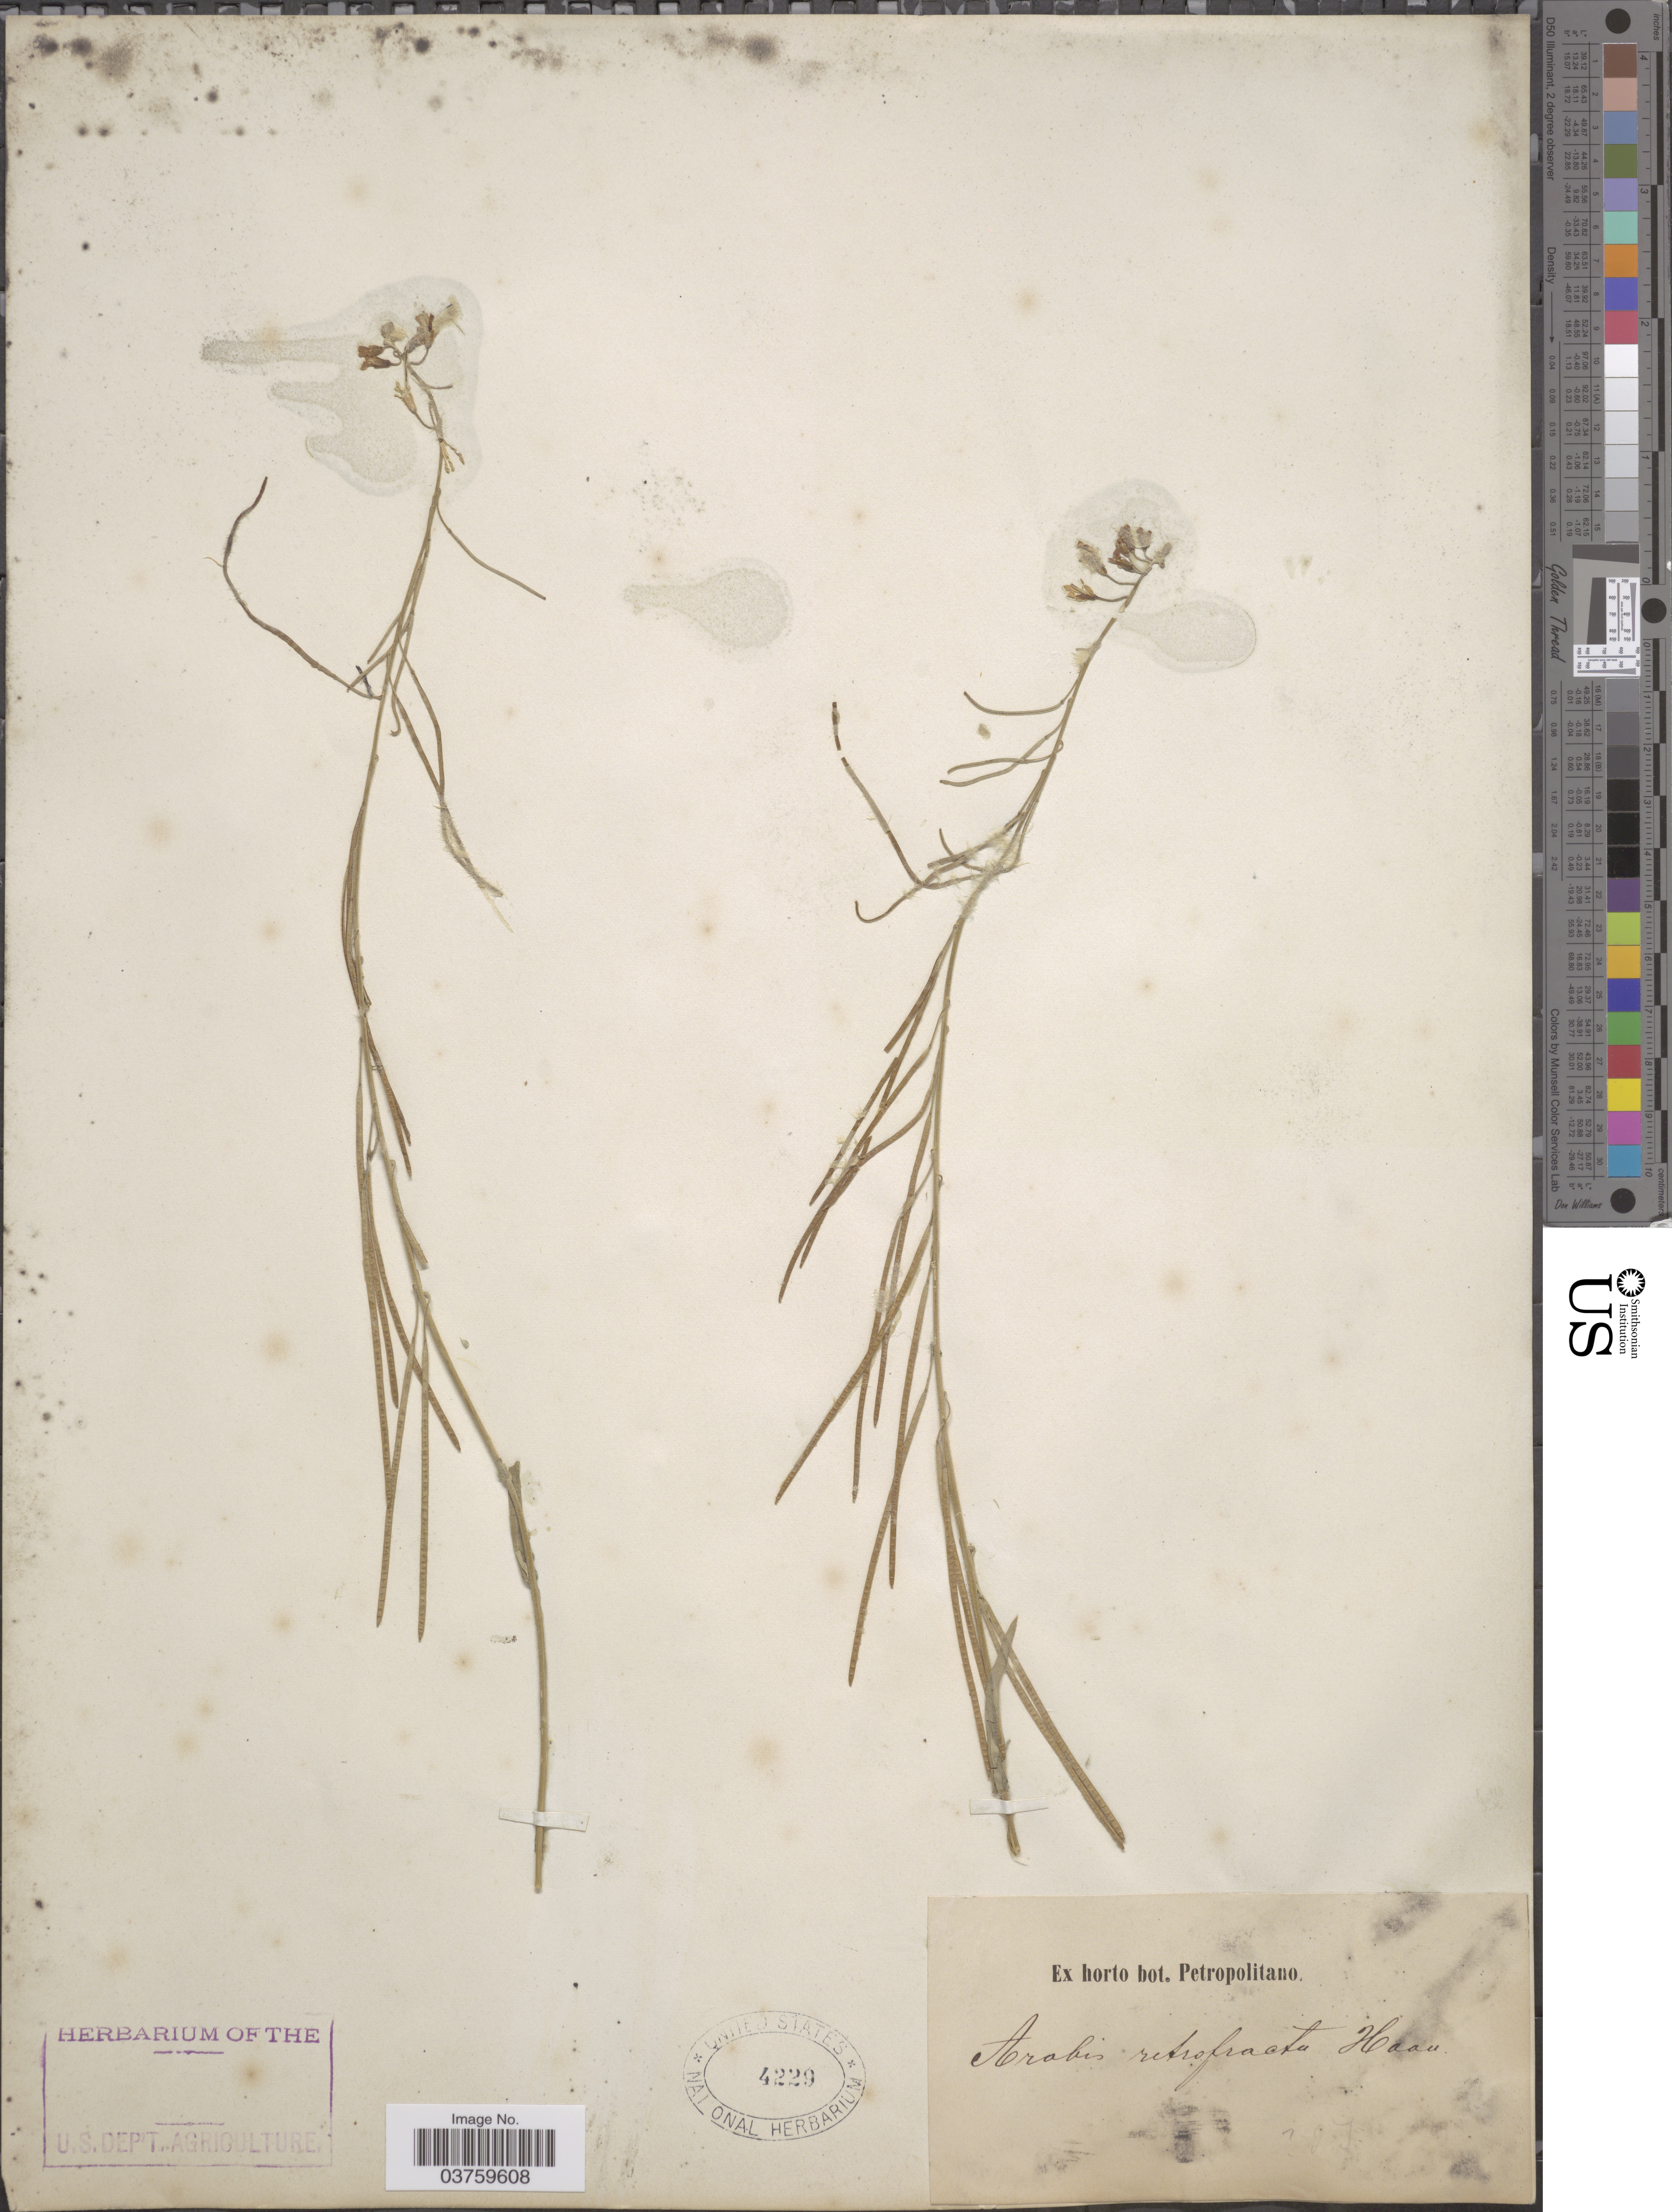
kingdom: Plantae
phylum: Tracheophyta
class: Magnoliopsida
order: Brassicales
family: Brassicaceae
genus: Arabis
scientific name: Arabis retrofracta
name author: Graham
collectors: ex Horto Bot. Petropolitano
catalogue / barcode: US 4229